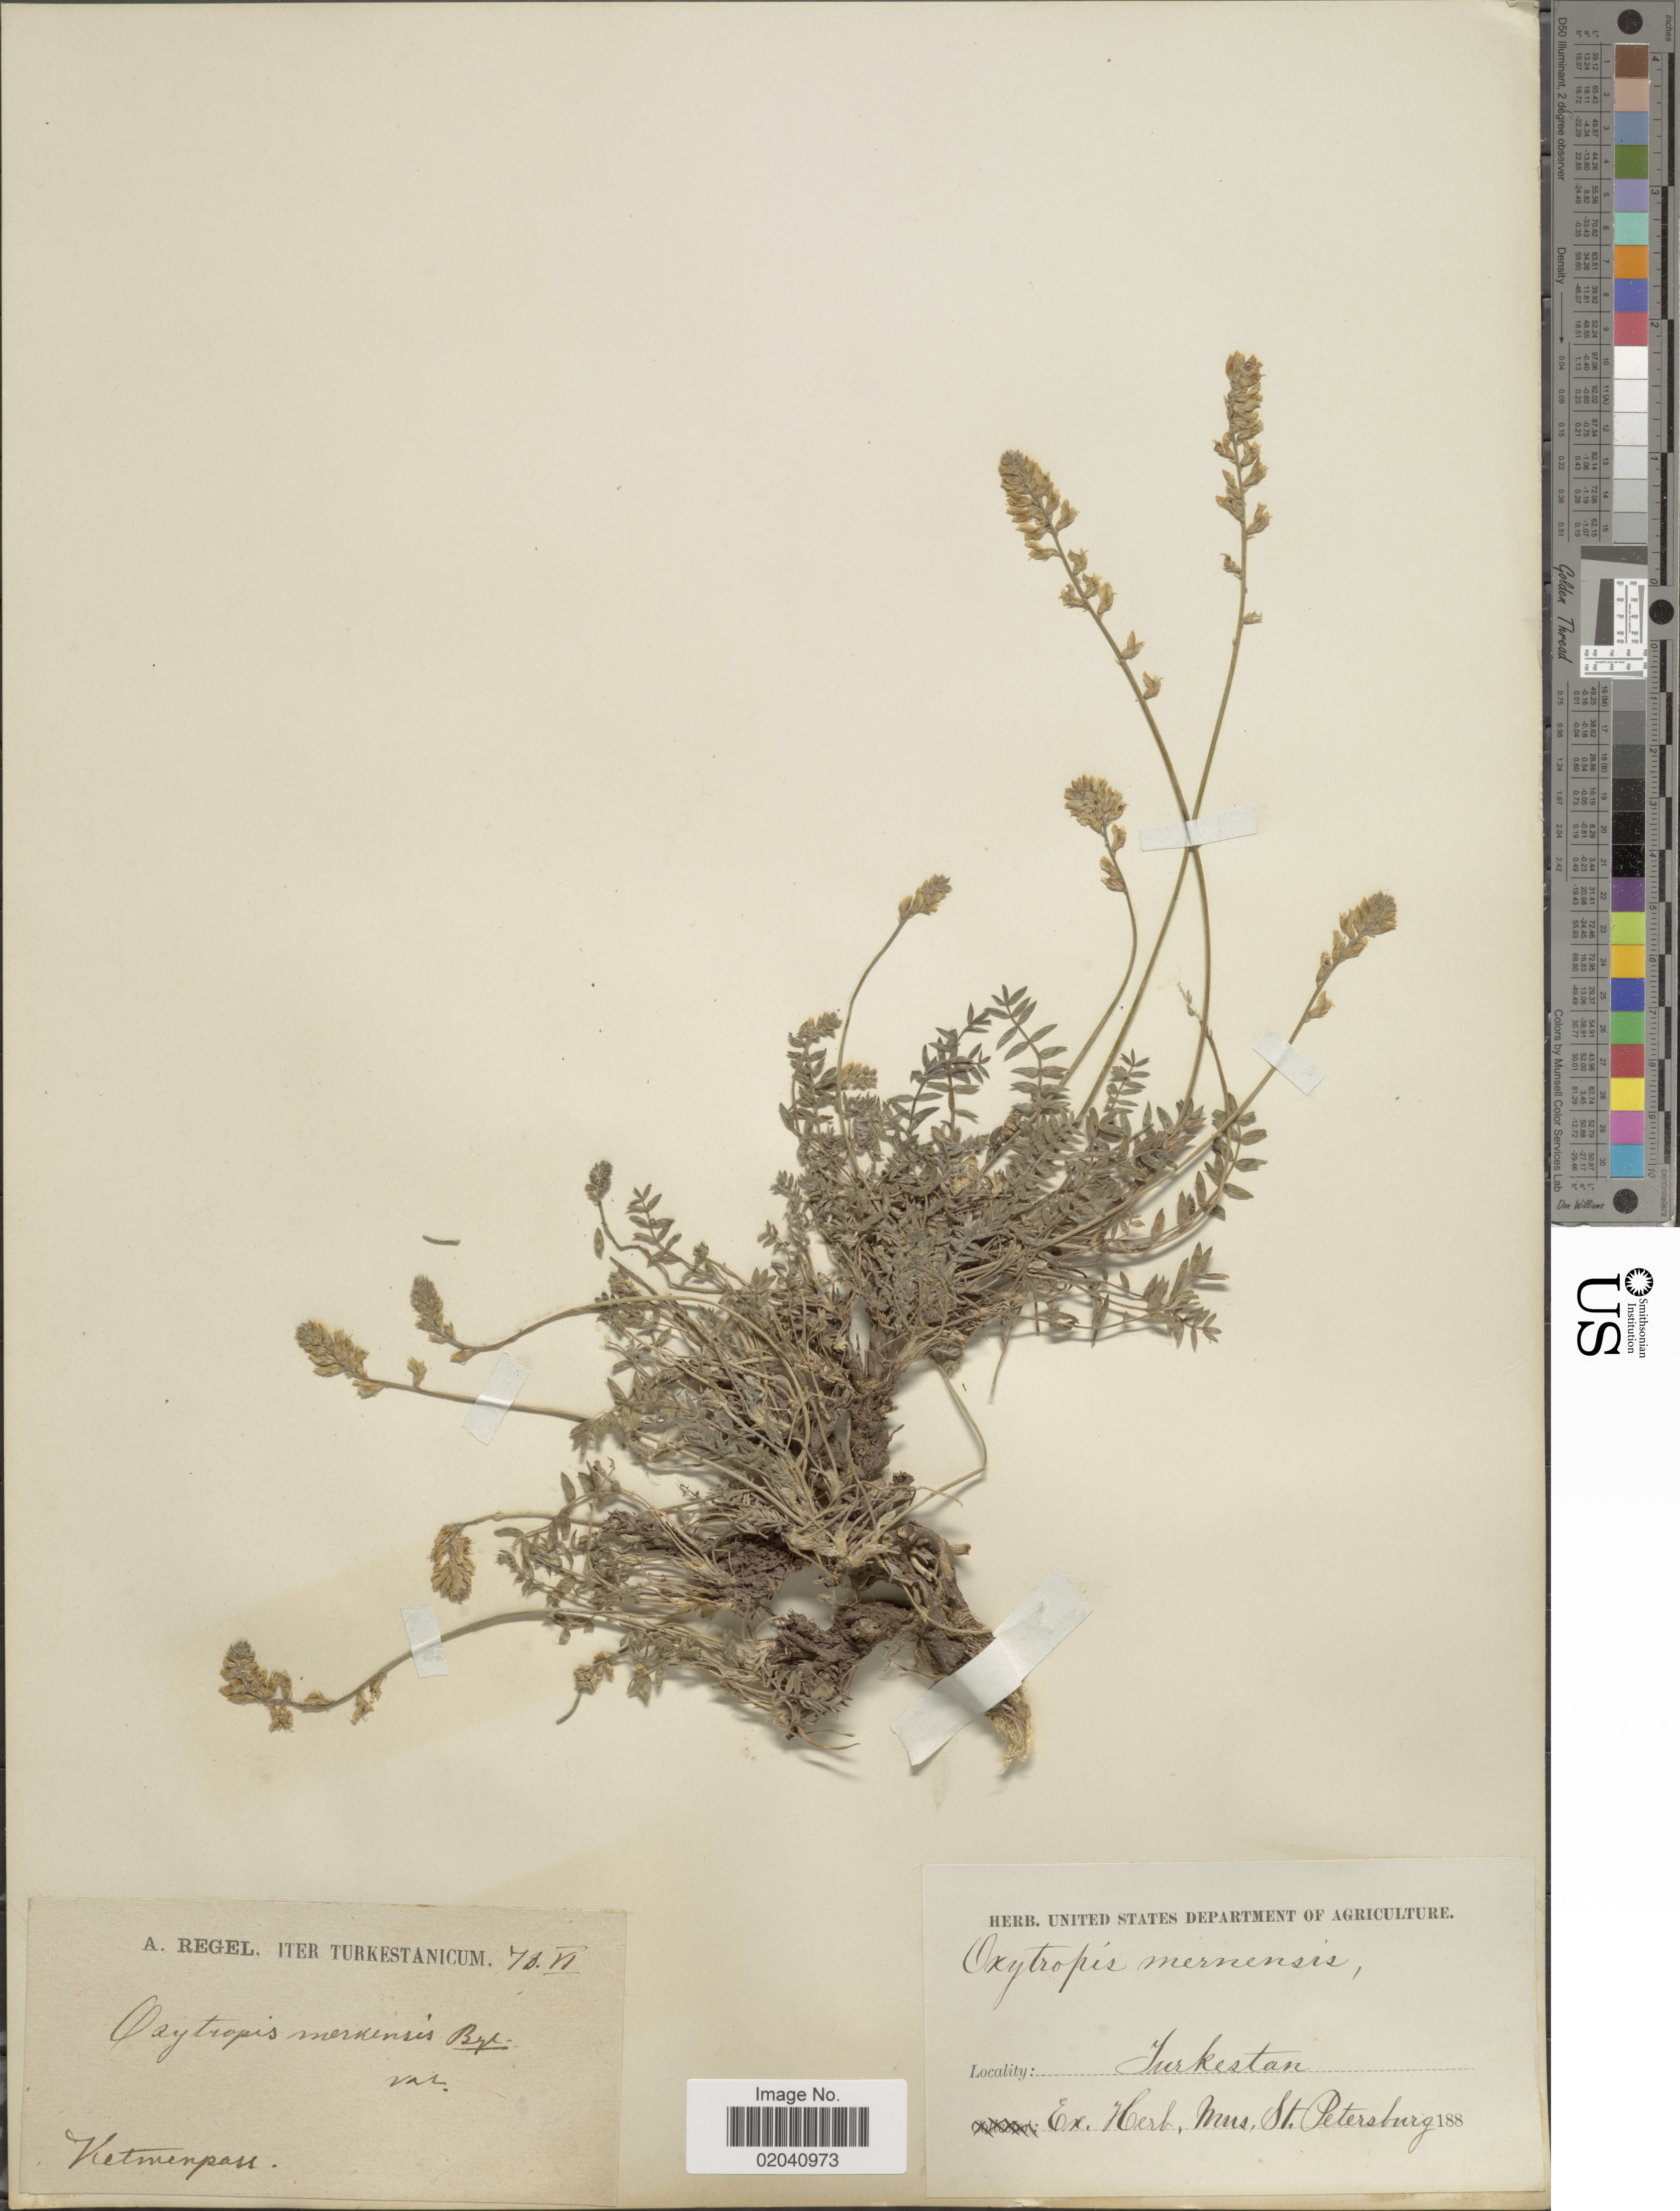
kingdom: Plantae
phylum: Tracheophyta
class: Magnoliopsida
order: Fabales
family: Fabaceae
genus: Oxytropis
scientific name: Oxytropis merkensis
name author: Bunge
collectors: A. Regel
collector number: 78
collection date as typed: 188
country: Kazakhstan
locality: Turkestan, Ketmenpass